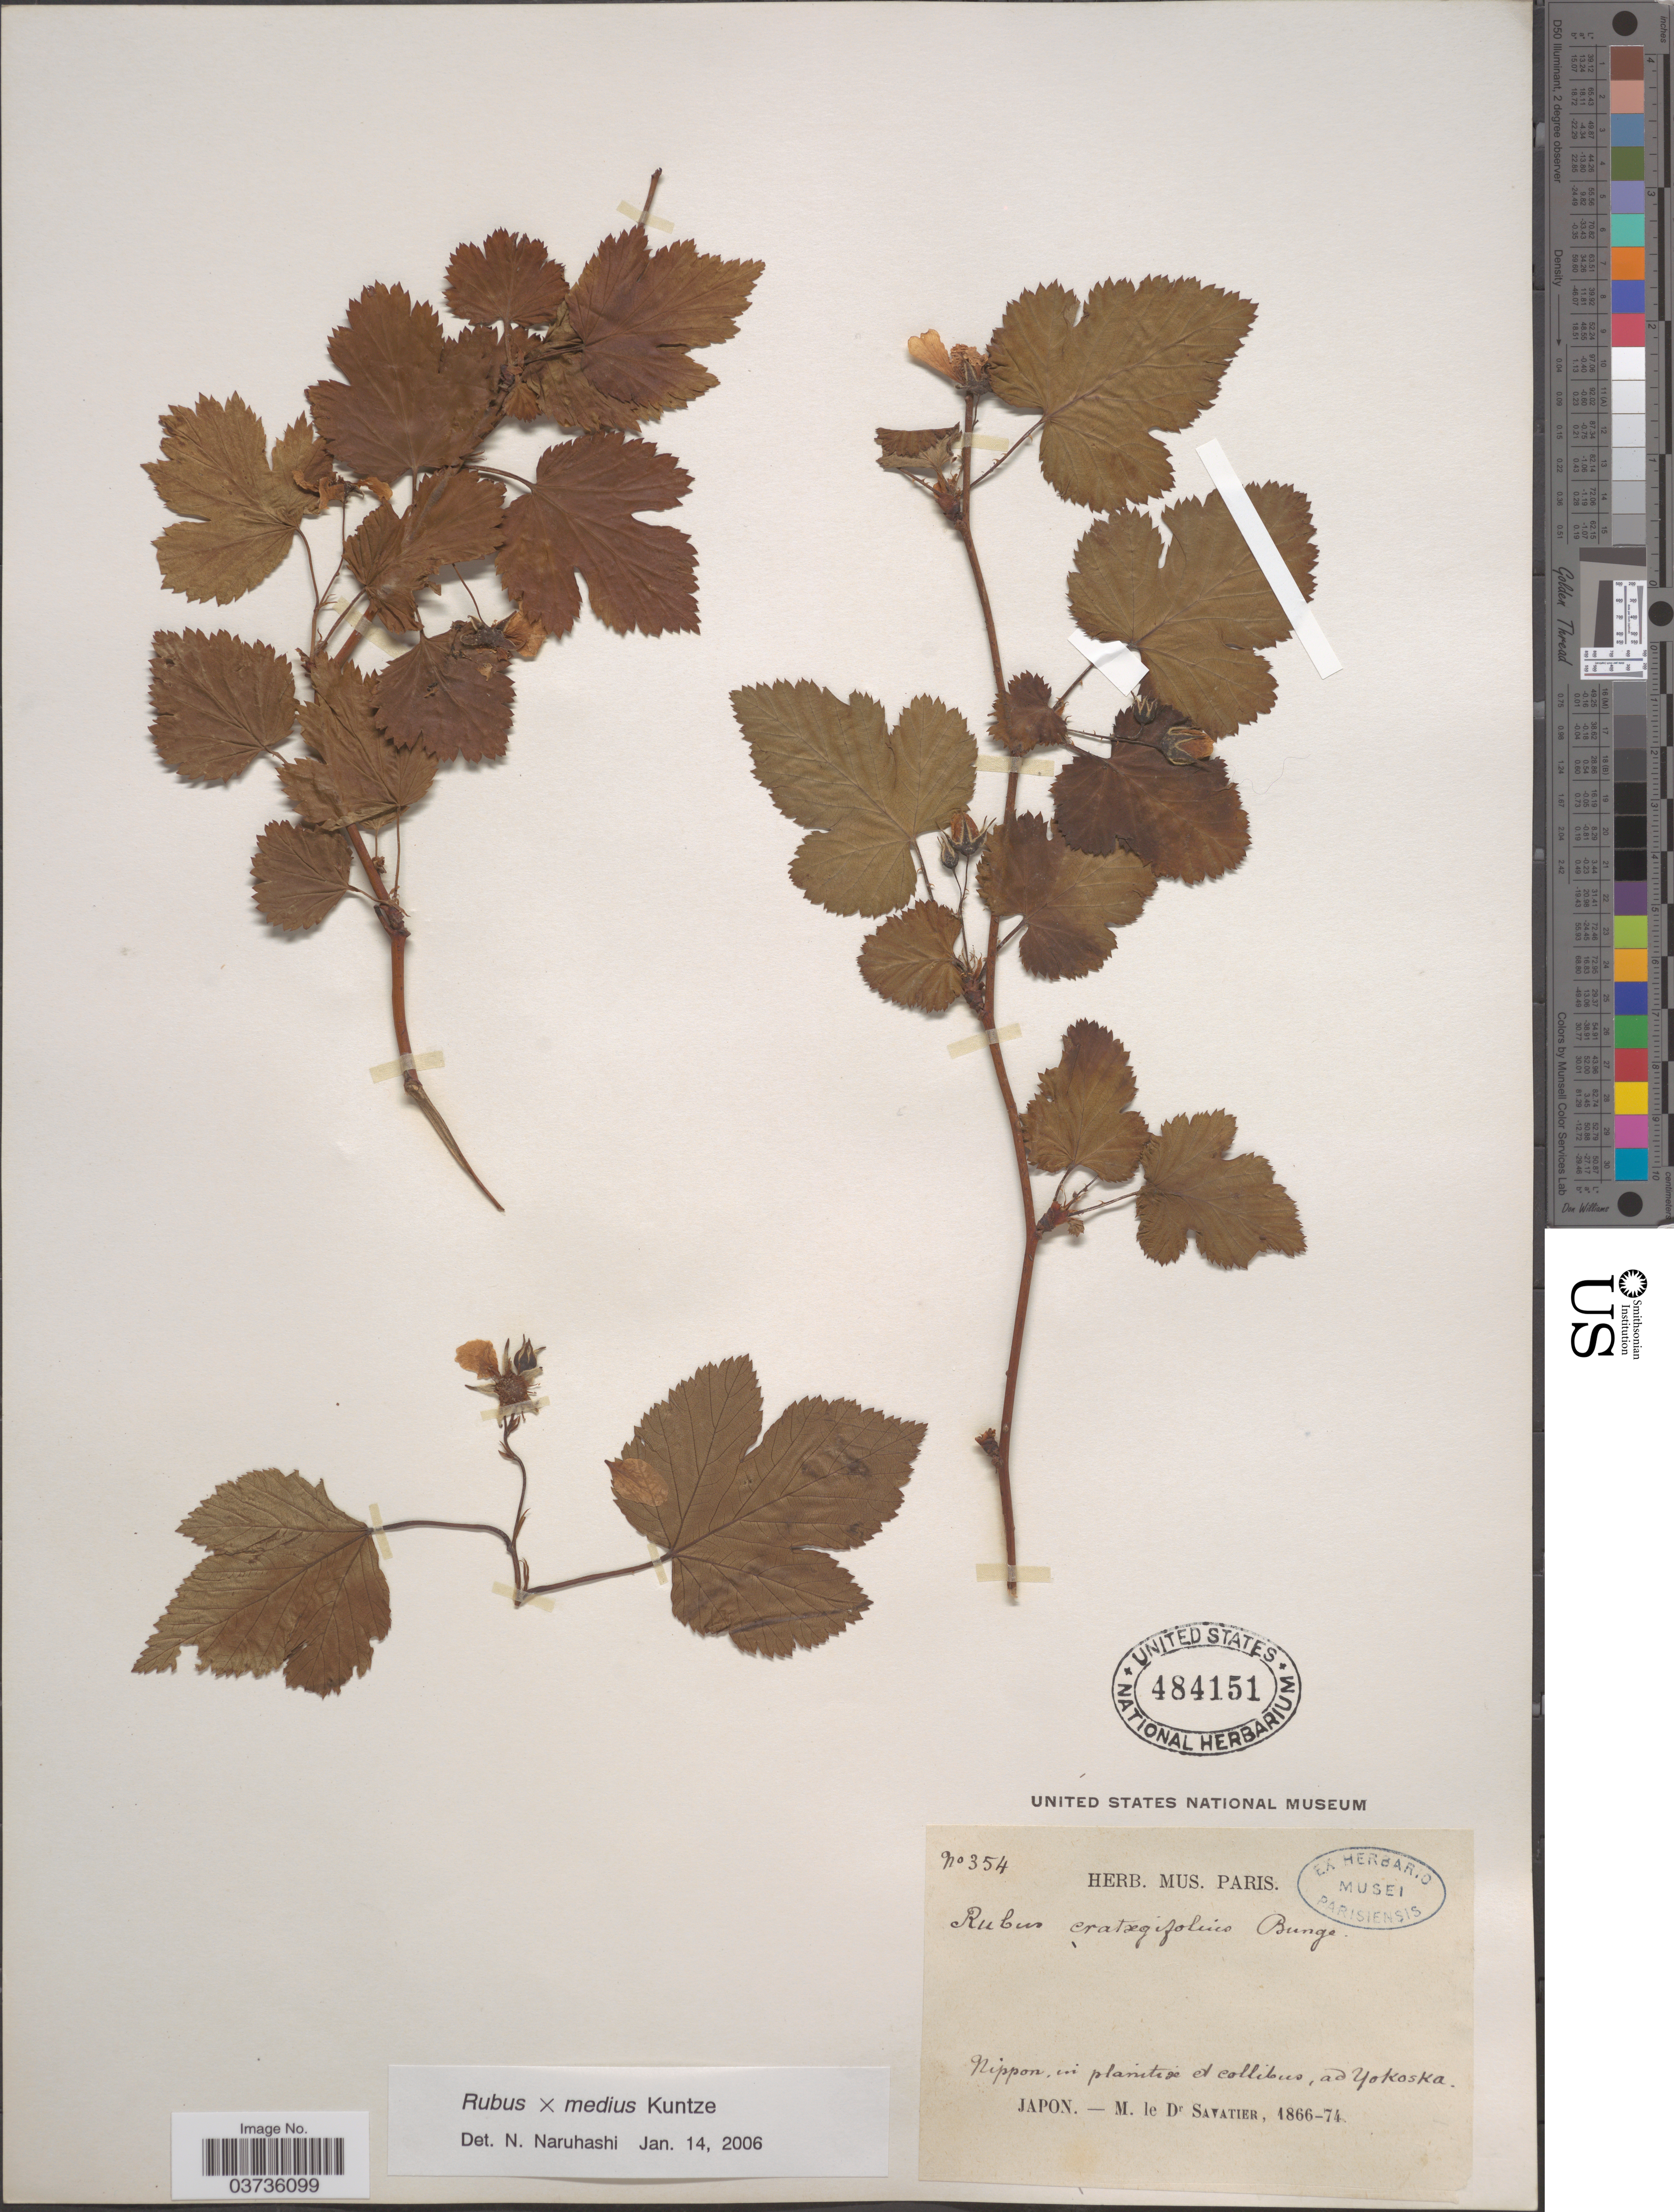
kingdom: Plantae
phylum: Tracheophyta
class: Magnoliopsida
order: Rosales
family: Rosaceae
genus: Rubus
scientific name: Rubus medius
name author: Kuntze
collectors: M. Savatier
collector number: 354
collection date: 1866/1874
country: Japan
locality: Nippon, in planitie et collibus, ad Yokoska.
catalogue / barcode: US 484151